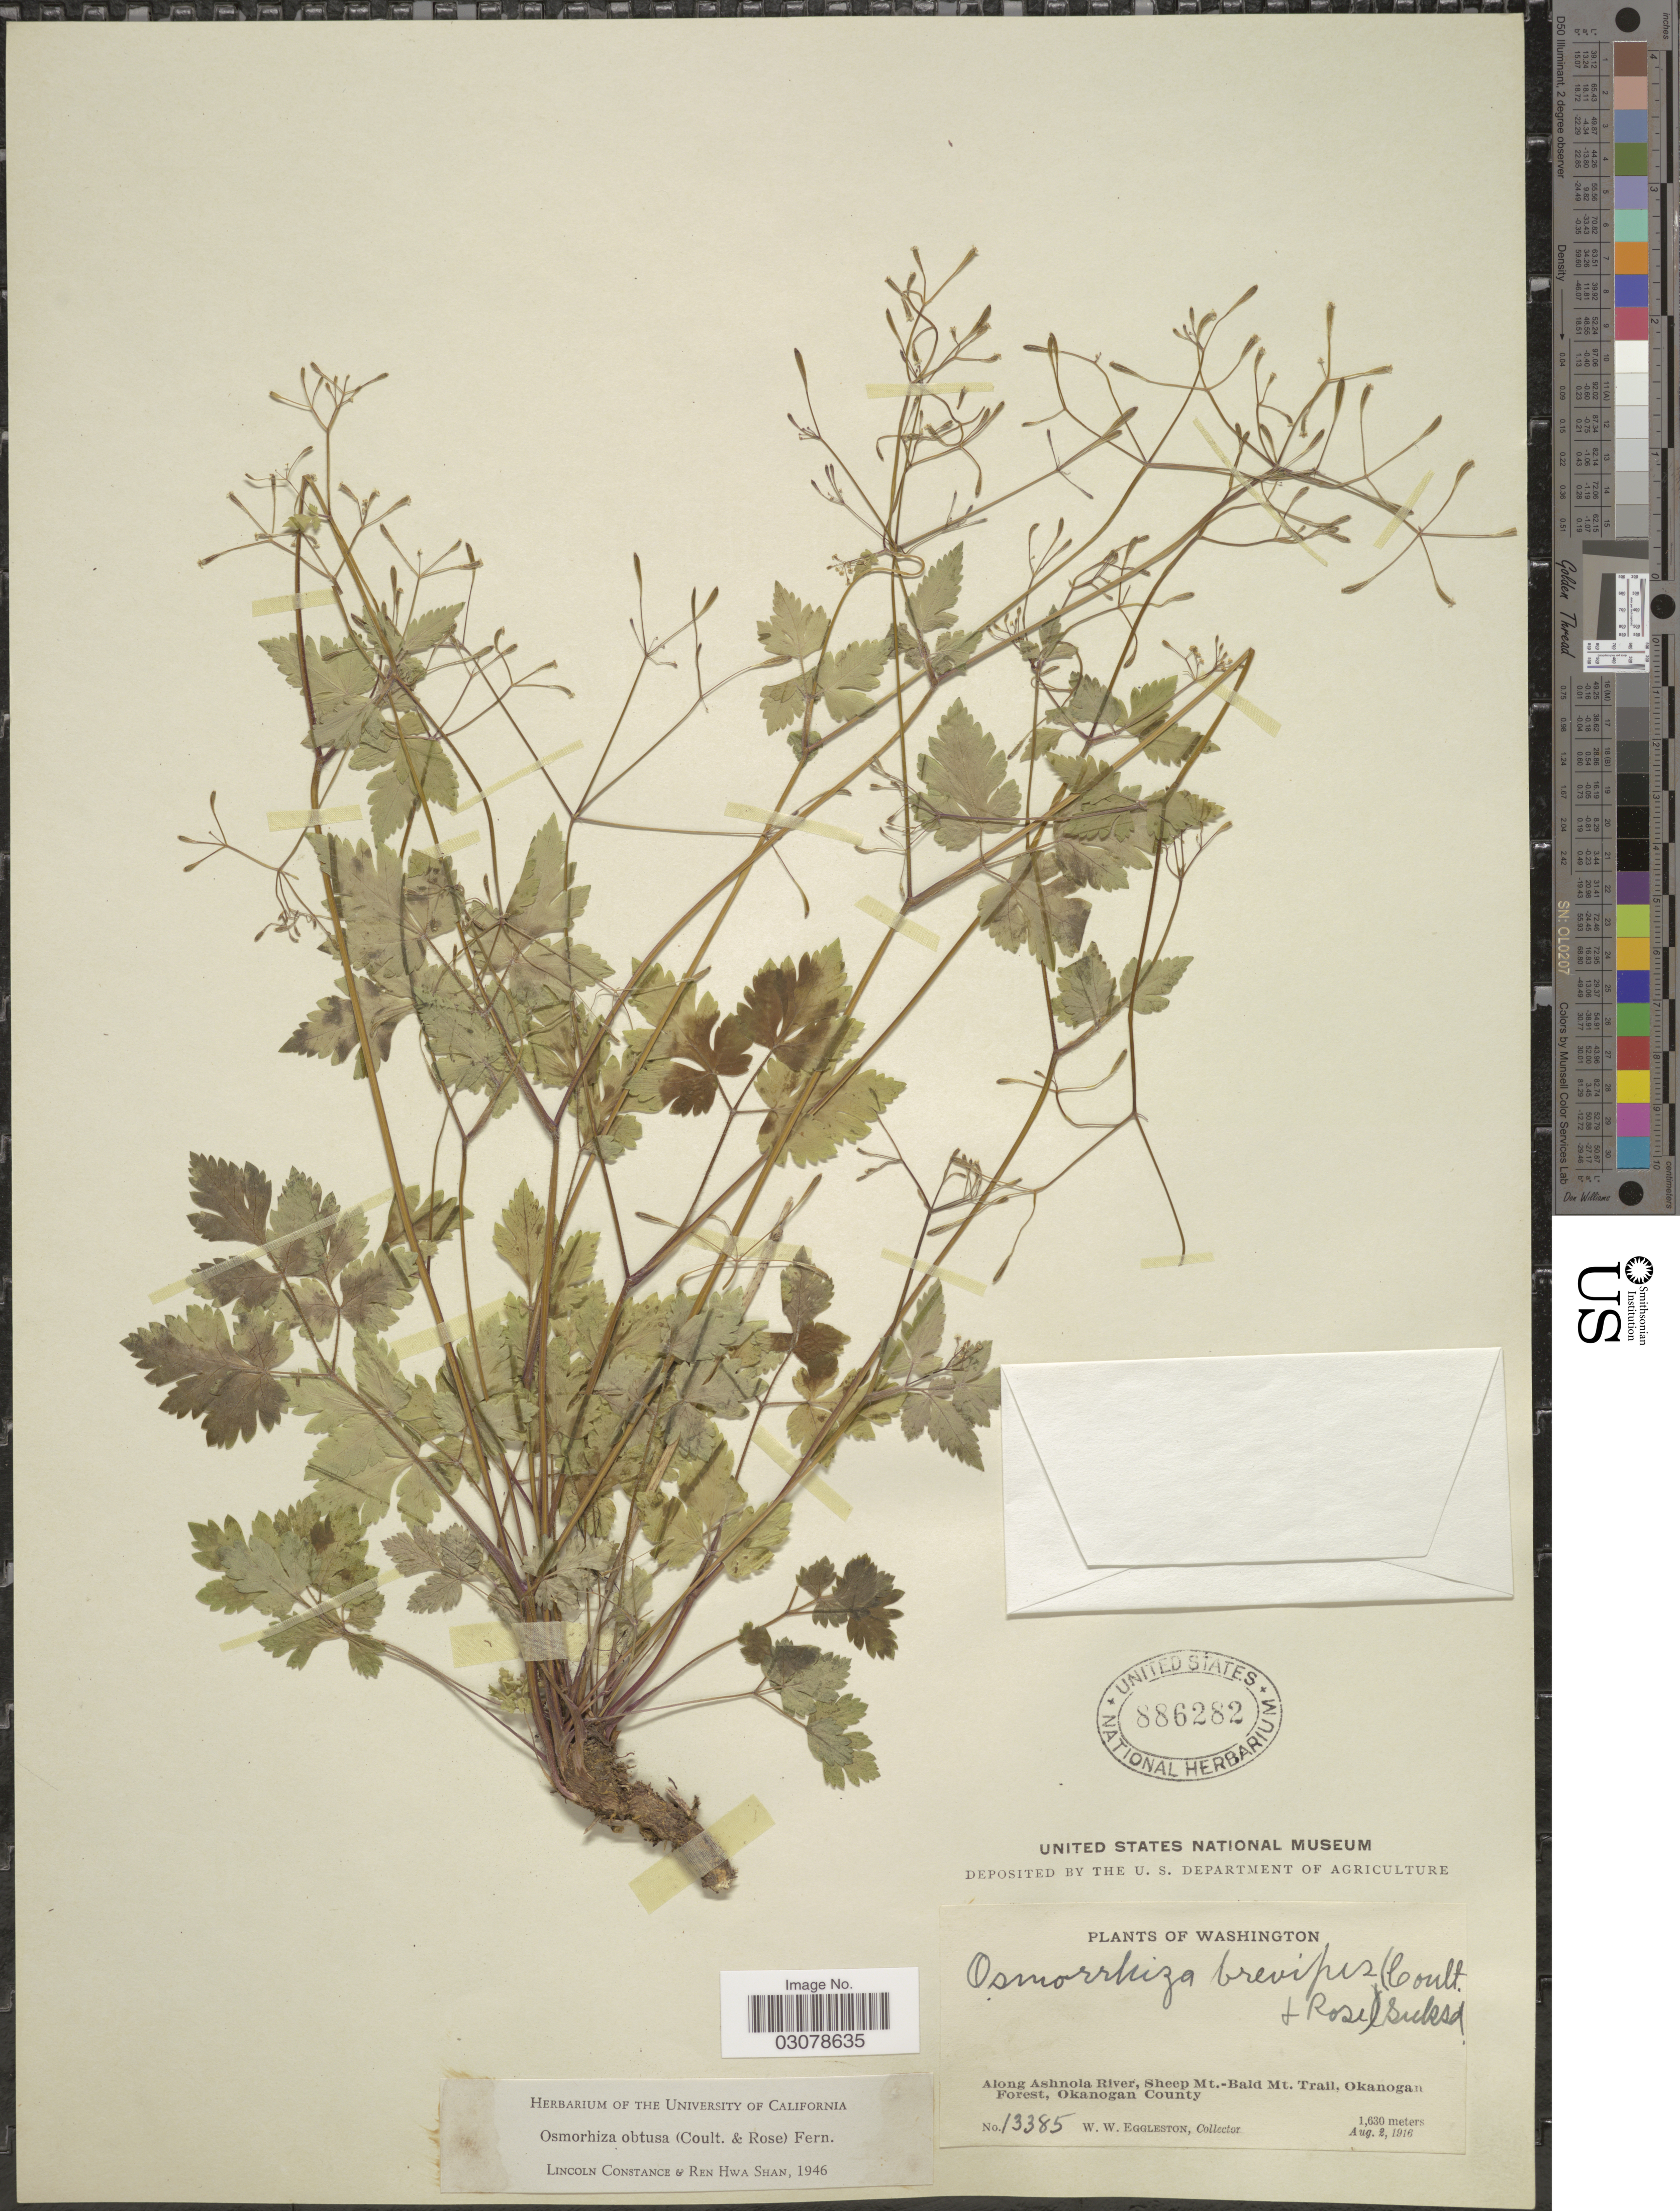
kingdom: Plantae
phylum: Tracheophyta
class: Magnoliopsida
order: Apiales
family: Apiaceae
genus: Osmorhiza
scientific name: Osmorhiza obtusa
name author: (J.M. Coult. & Rose) Fernald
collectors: W. W. Eggleston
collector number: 13385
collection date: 1916-08-02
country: United States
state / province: Washington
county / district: Okanogan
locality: Along Ashnola River, Sheep Mt.- Bald Mt. Trail, Okanogan Forest, Okanogan County.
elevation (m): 1630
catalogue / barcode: US 886282